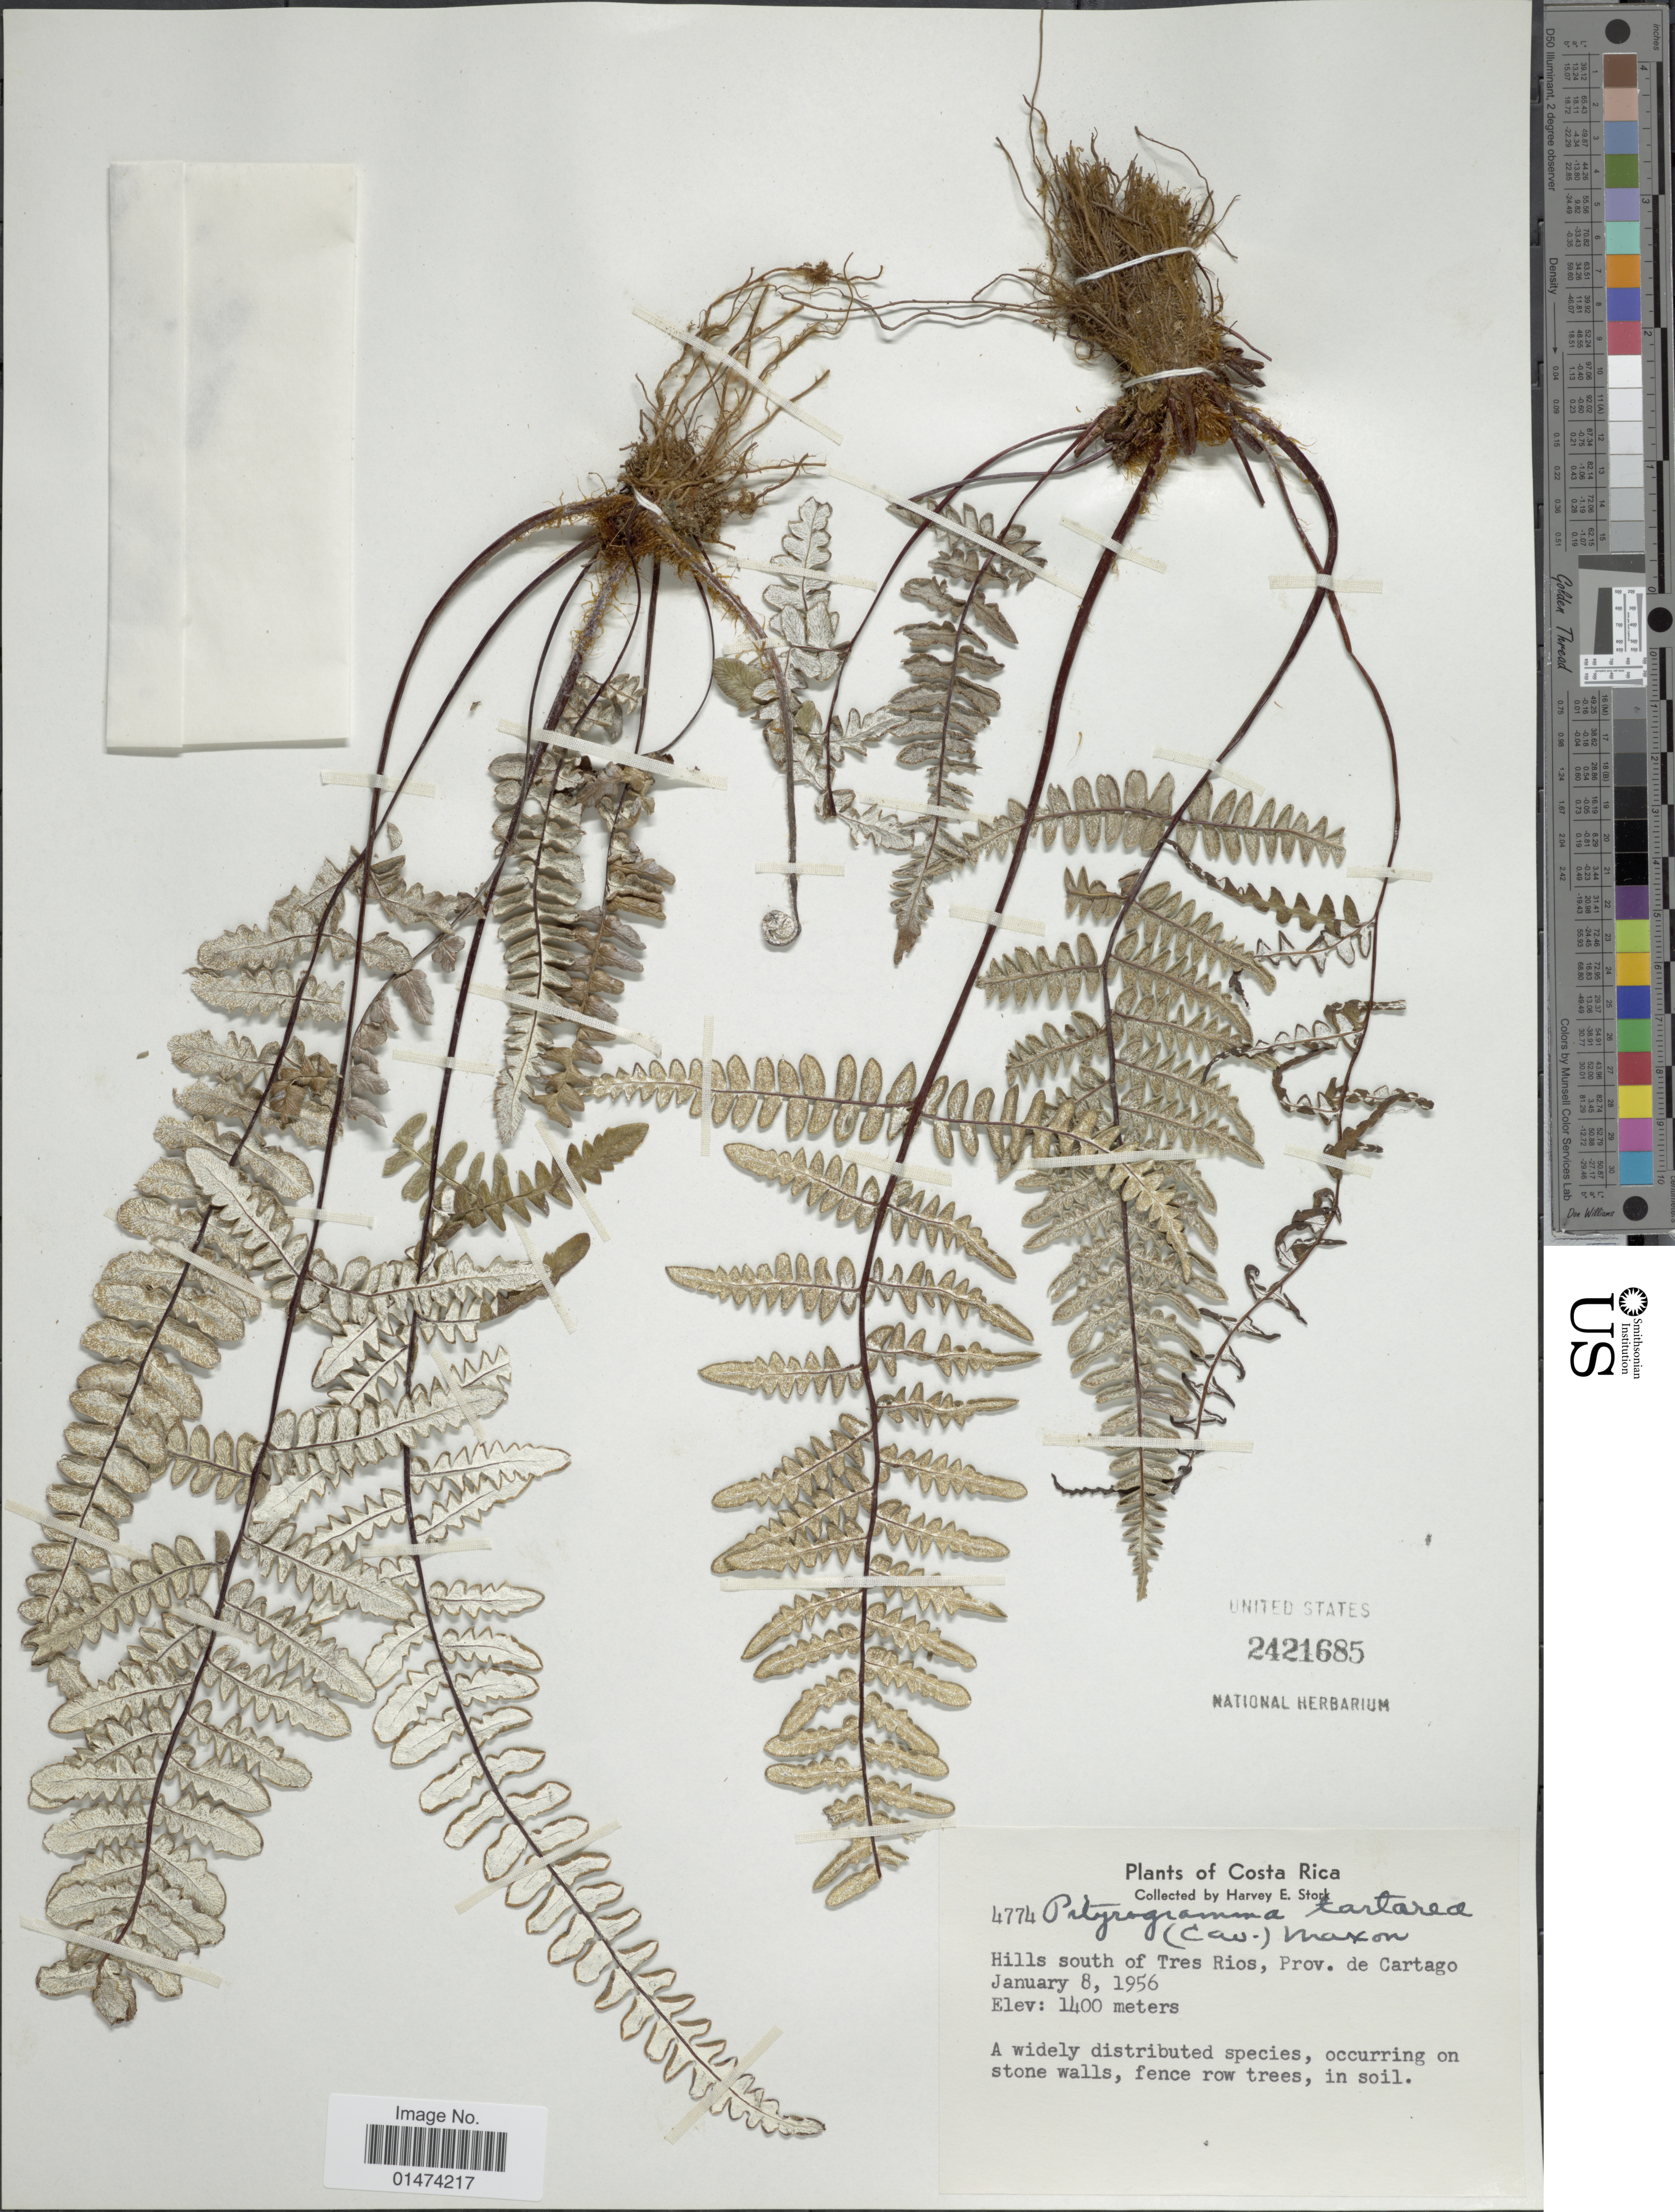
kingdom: Plantae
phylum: Tracheophyta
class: Polypodiopsida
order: Polypodiales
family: Pteridaceae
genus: Pityrogramma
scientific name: Pityrogramma tartarea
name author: (Cav.) Maxon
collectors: H. Stock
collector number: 4774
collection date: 1956-01-08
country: Costa Rica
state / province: Cartago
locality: Hills south of Tres Rios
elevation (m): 1400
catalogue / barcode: US 2421685